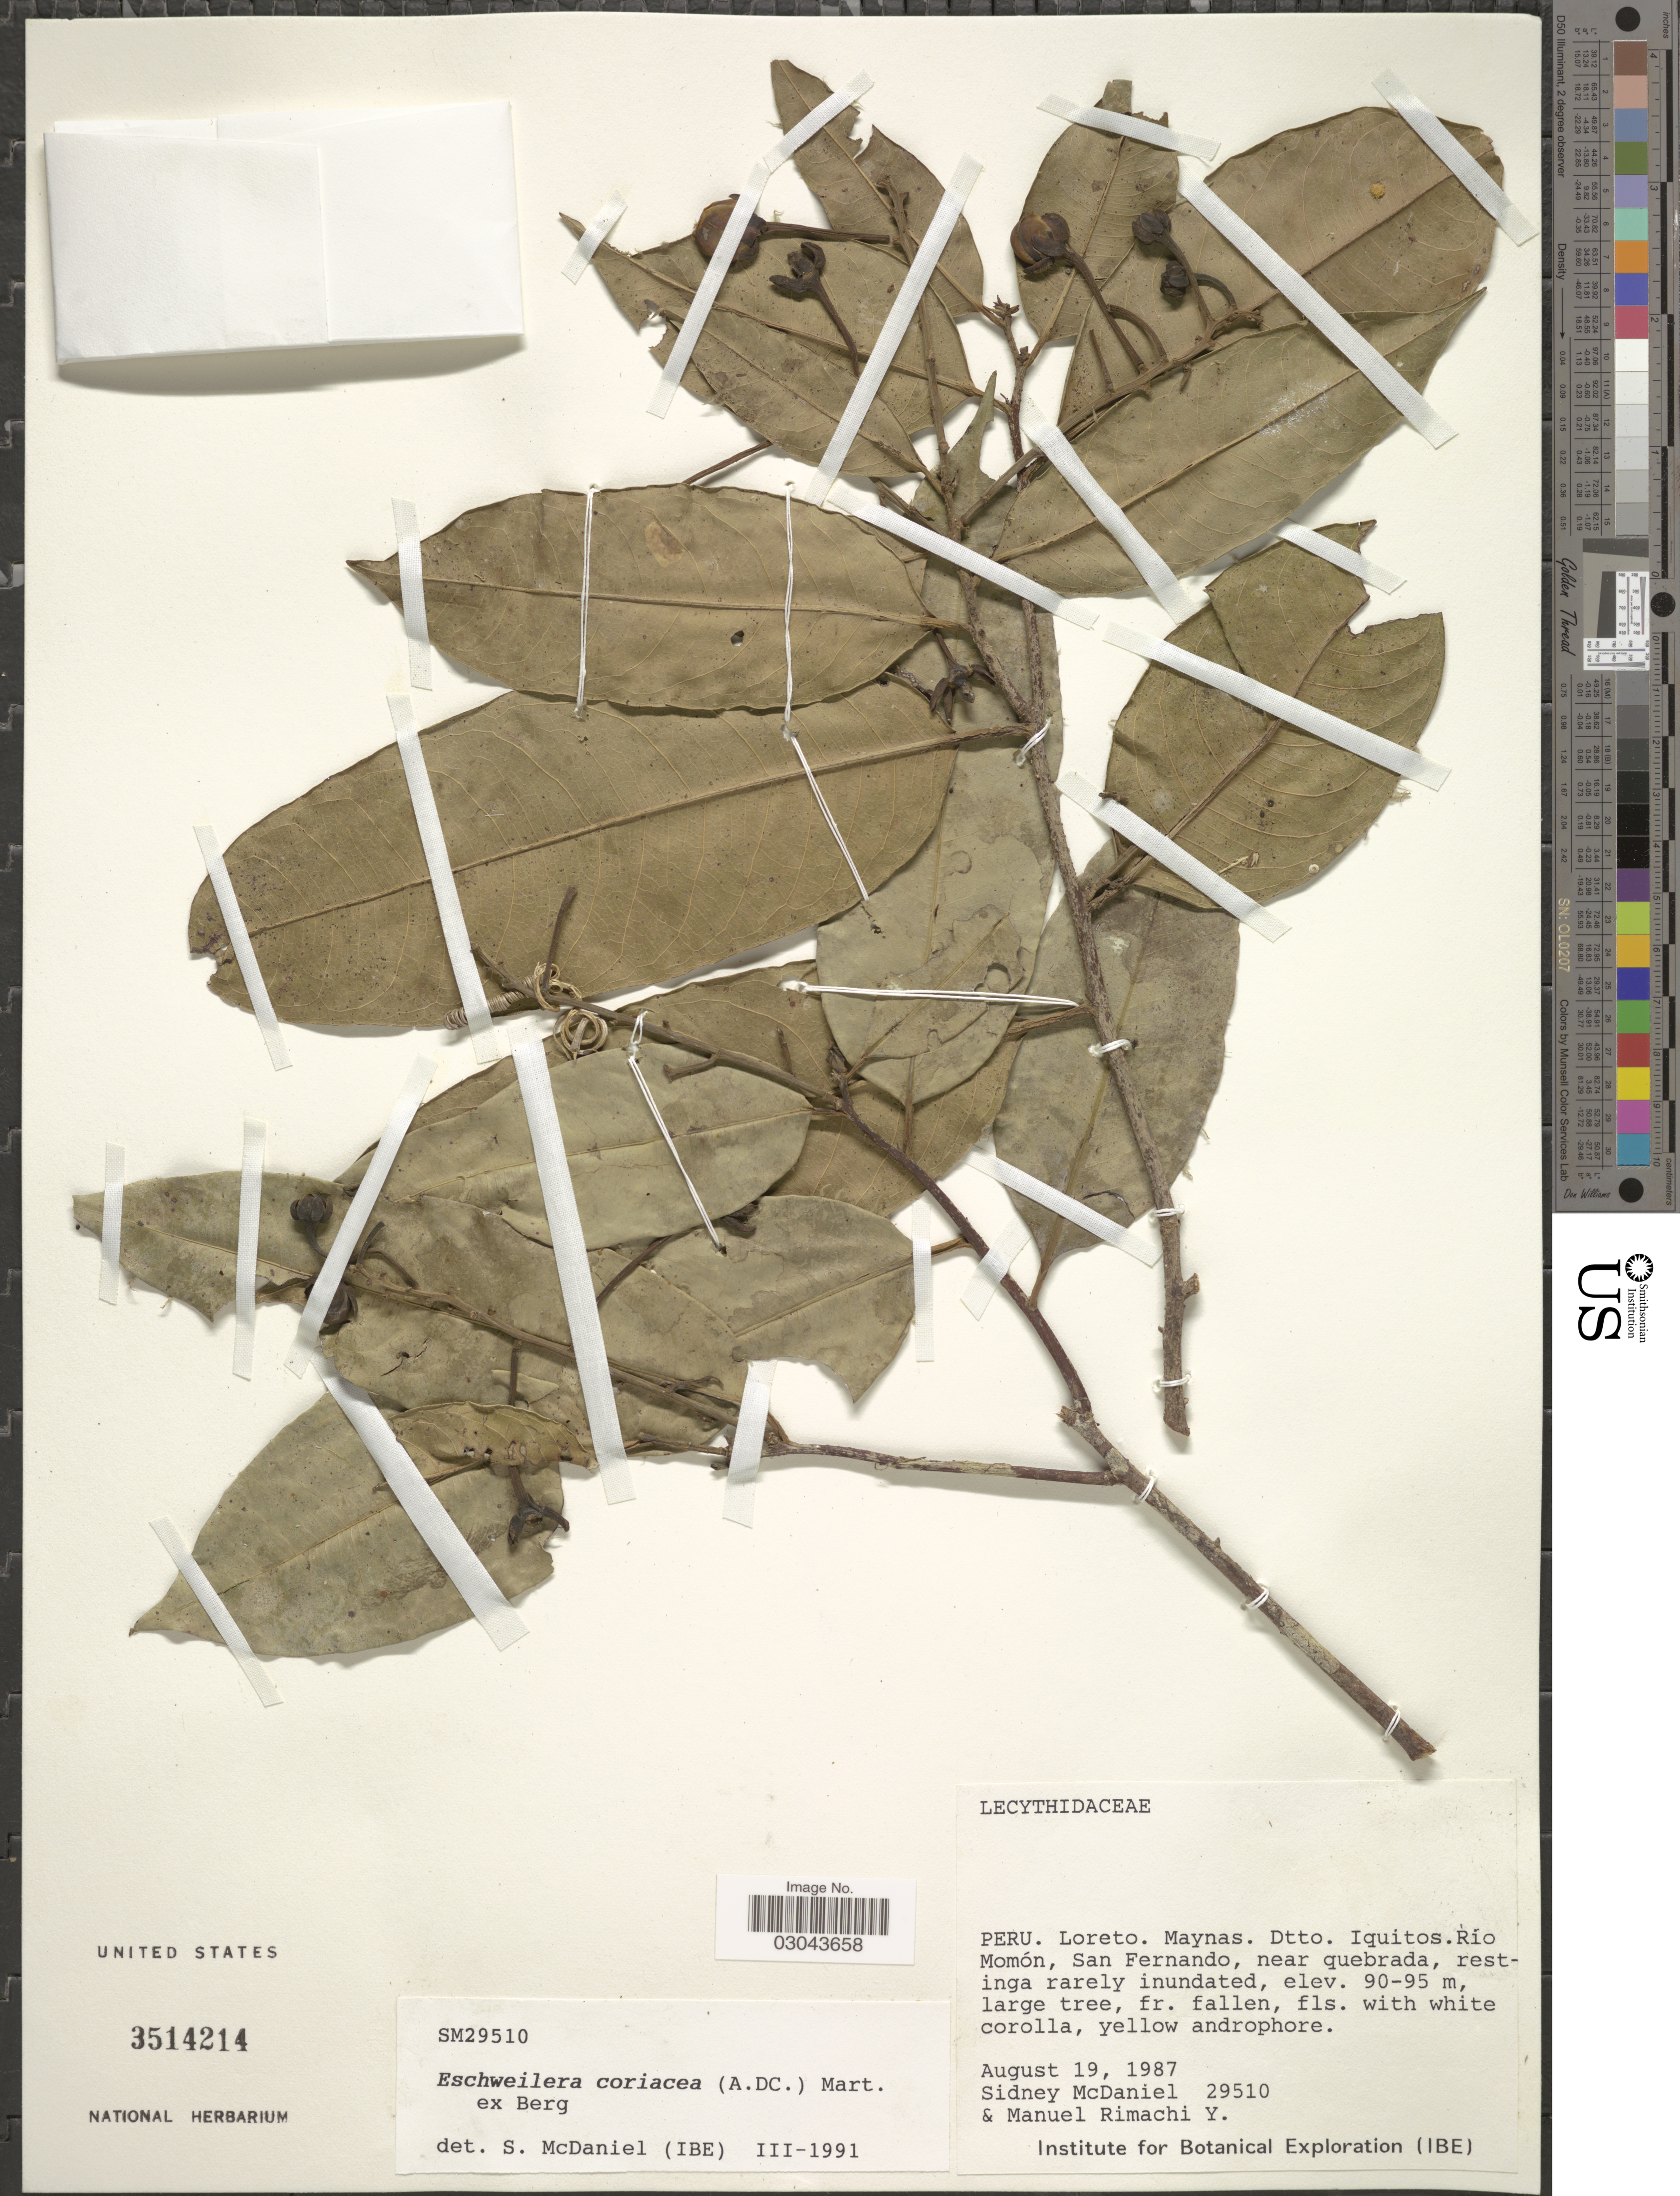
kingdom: Plantae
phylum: Tracheophyta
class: Magnoliopsida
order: Ericales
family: Lecythidaceae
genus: Eschweilera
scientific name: Eschweilera coriacea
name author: (DC.) S.A. Mori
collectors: S. McDaniel & M. Rimachi Y.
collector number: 29510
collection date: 1987-08-19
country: Peru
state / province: Loreto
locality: Maynas. Dtto. Iquitos. Río Momón, San Fernando, near quebrada.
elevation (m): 90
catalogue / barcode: US 3514214